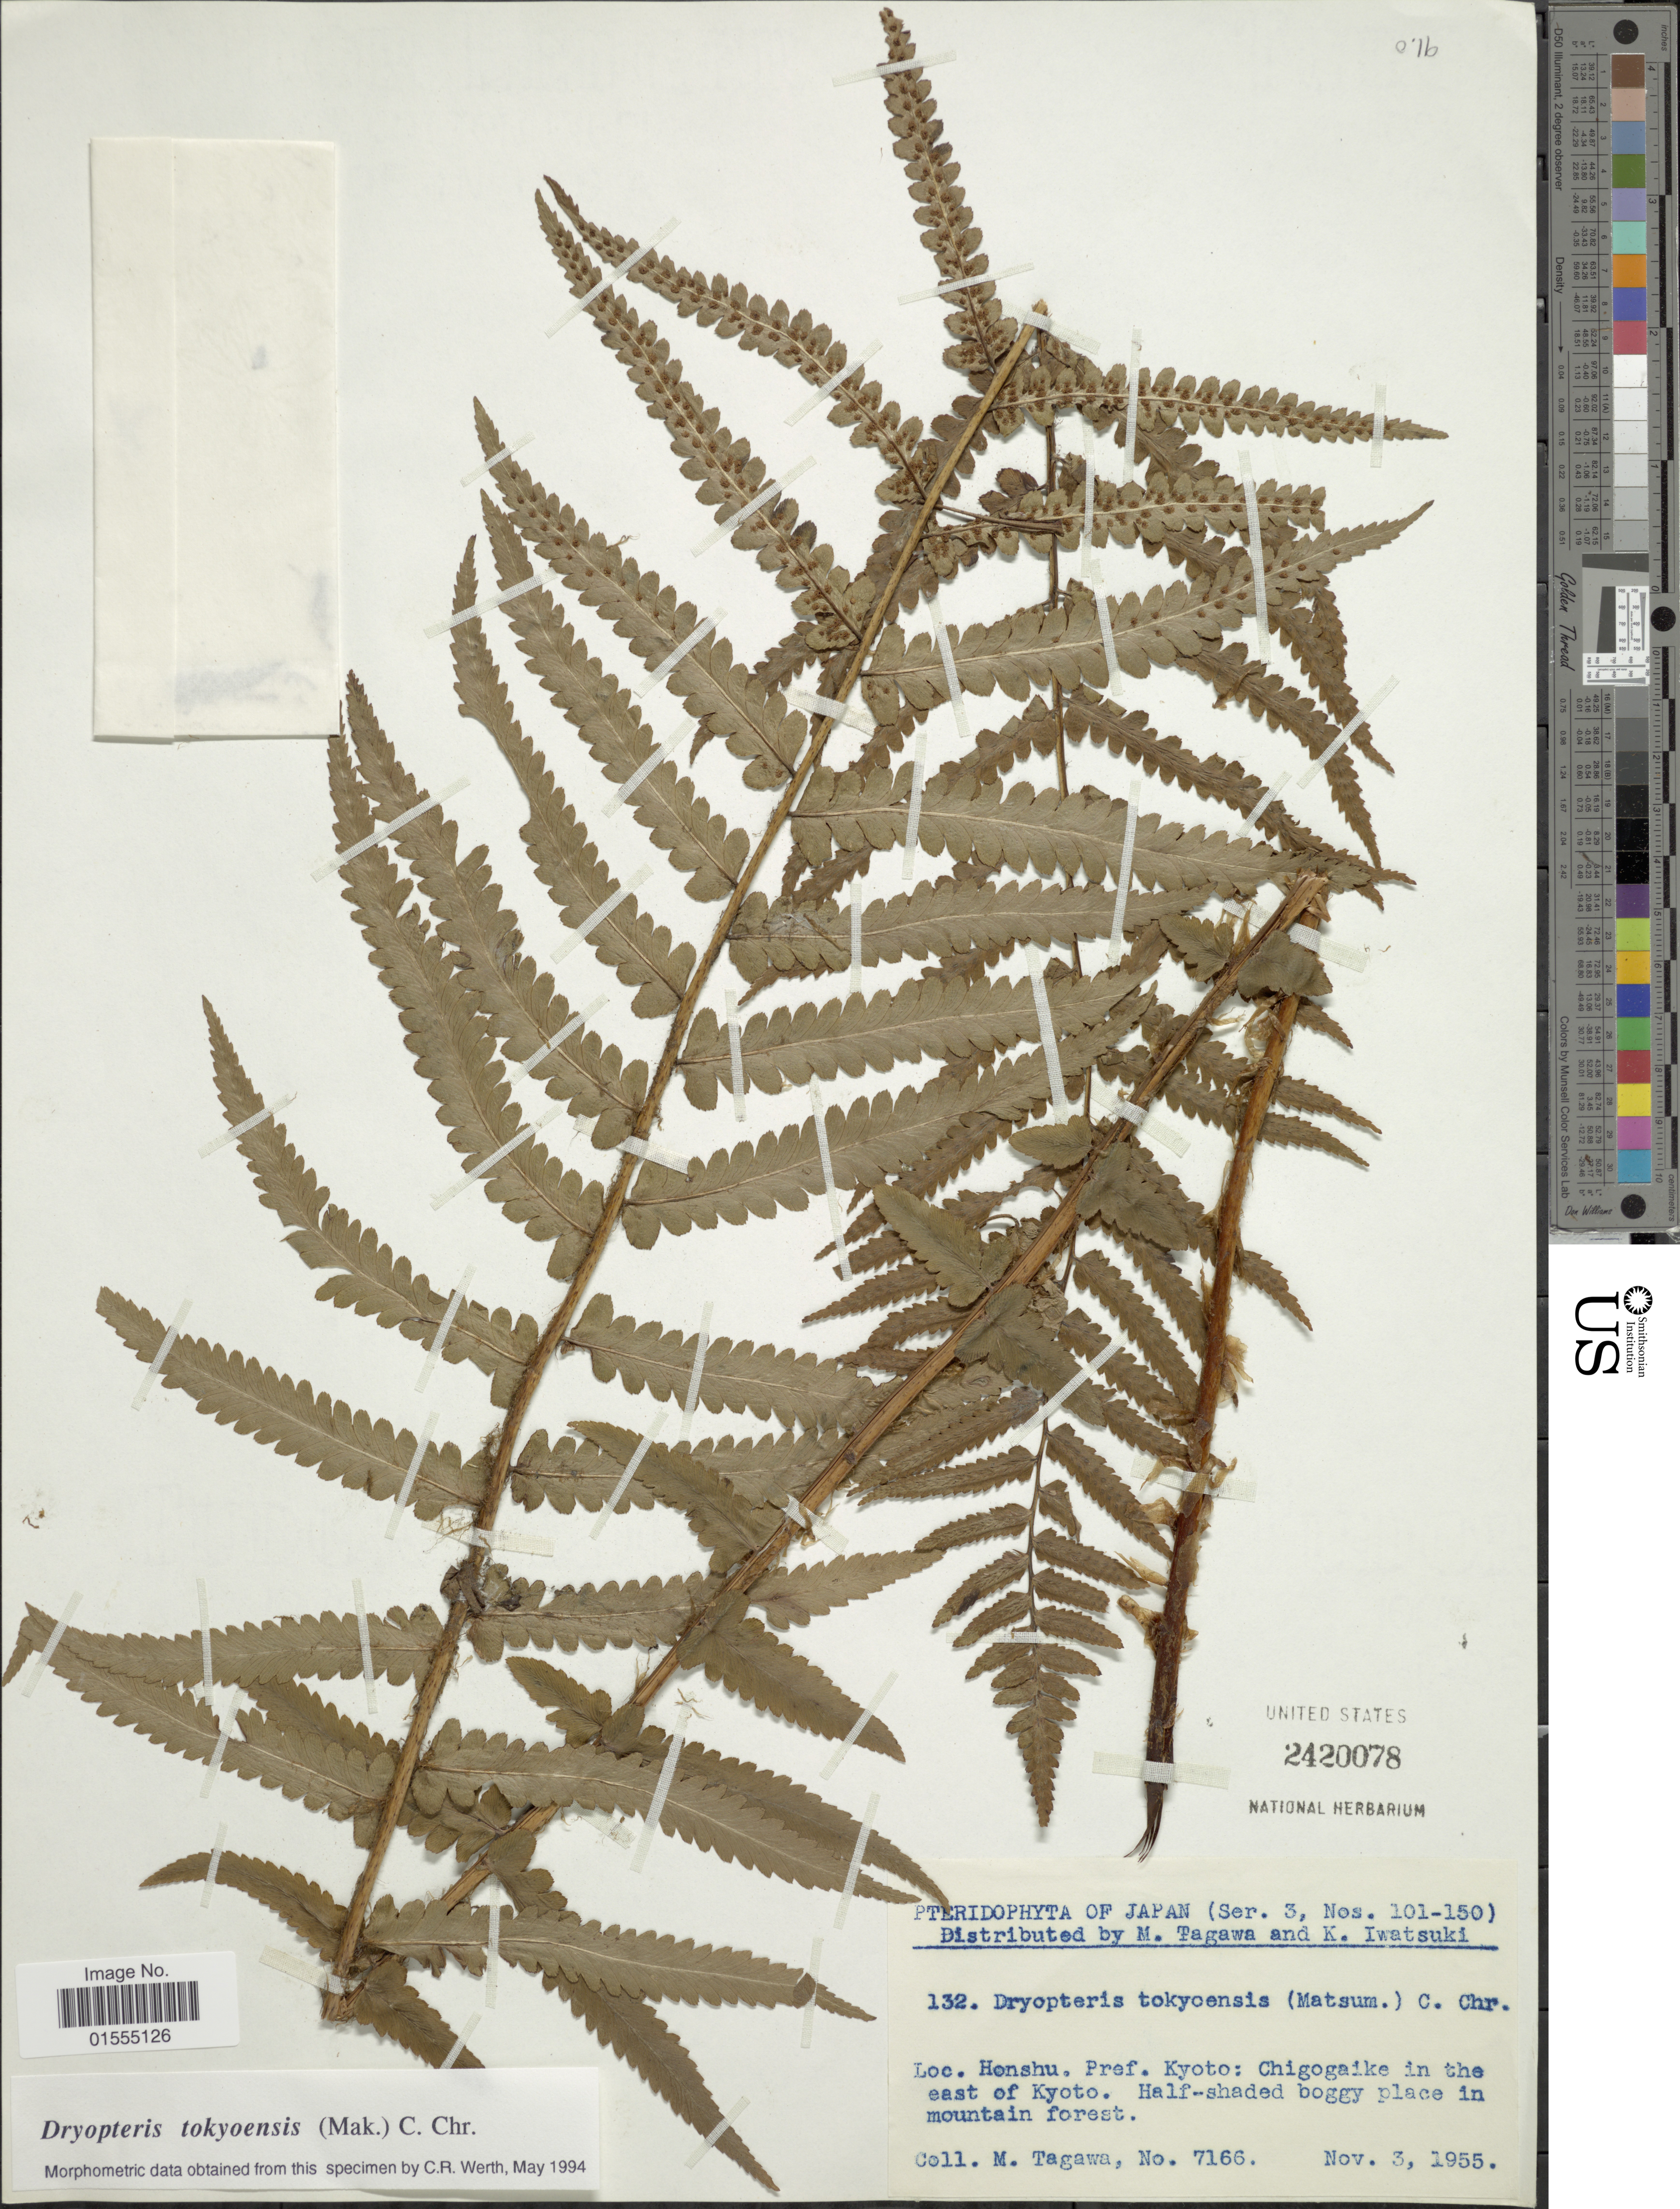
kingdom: Plantae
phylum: Tracheophyta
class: Polypodiopsida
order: Polypodiales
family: Dryopteridaceae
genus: Dryopteris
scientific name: Dryopteris tokyoensis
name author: (Matsum. ex Makino) C. Chr.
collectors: M. Tagawa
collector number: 7166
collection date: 1955-11-03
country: Japan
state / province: Kyoto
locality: Honshu Pref Kyoto: Chigogaike in the east of Kyoto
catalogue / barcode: US 2420078